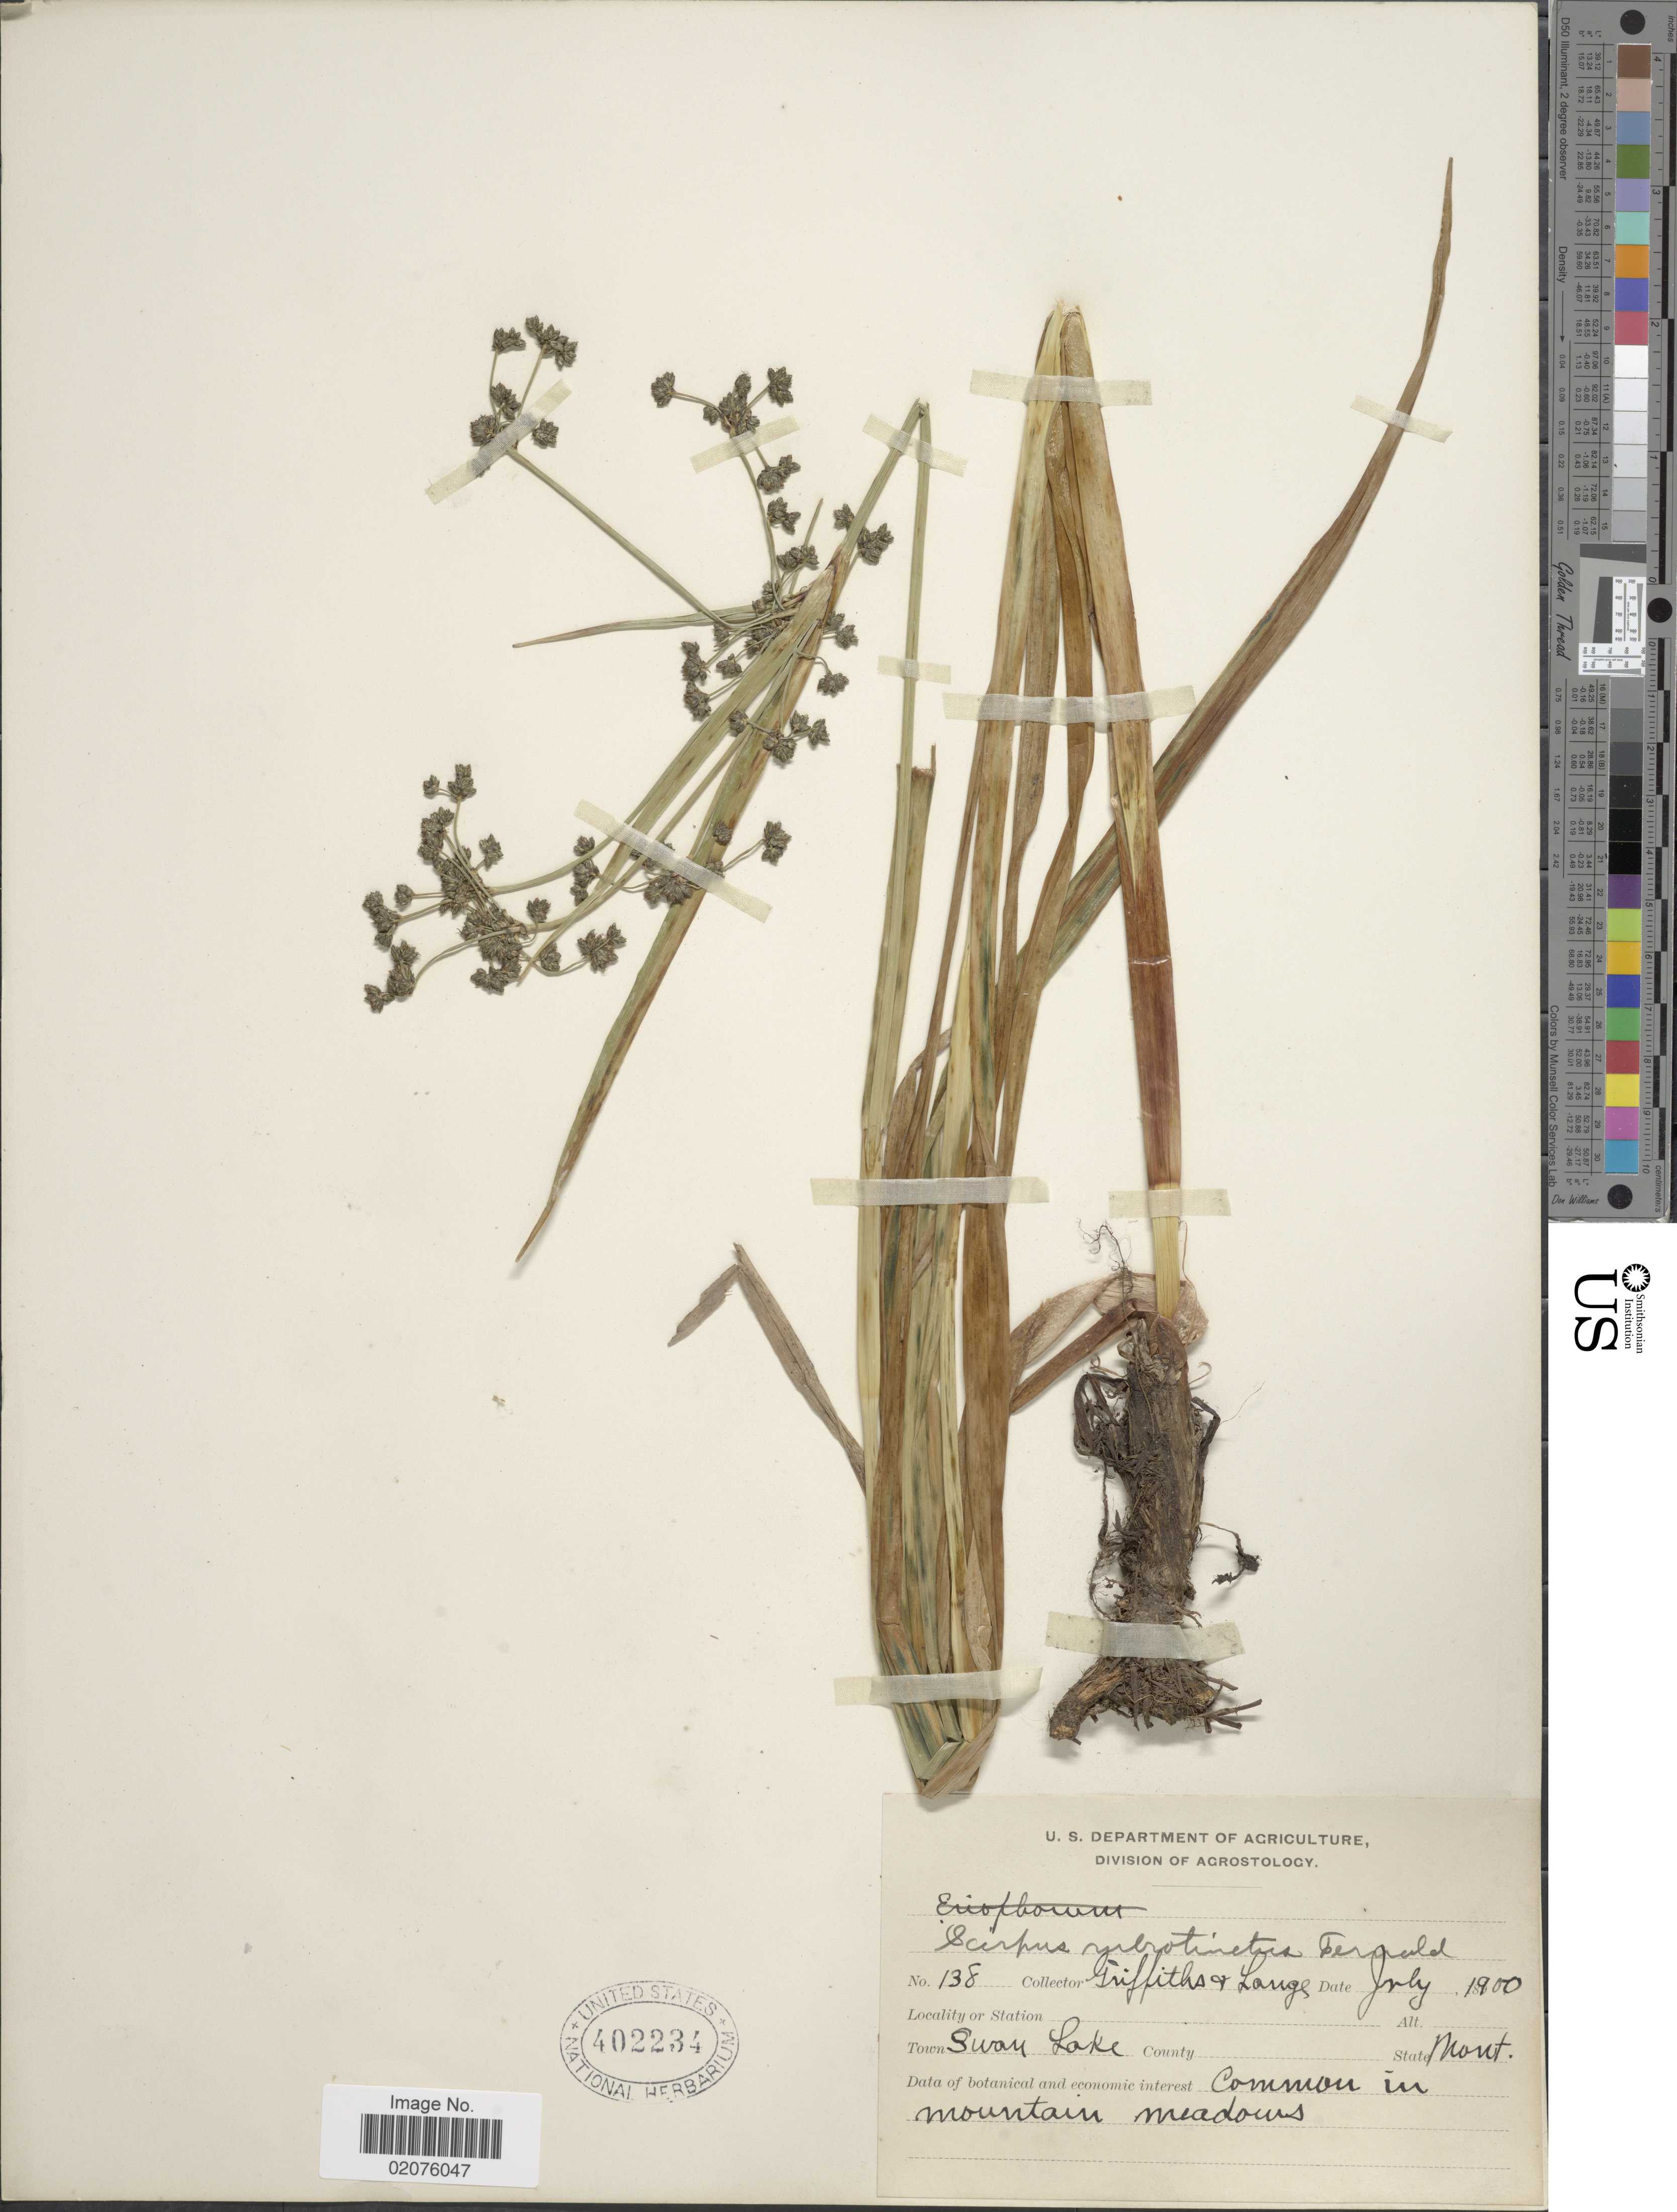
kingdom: Plantae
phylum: Tracheophyta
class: Liliopsida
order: Poales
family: Cyperaceae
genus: Scirpus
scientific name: Scirpus microcarpus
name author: J. Presl & C. Presl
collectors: -- Griffiths & -- Lange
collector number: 138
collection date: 1900-07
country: United States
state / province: Montana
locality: Sway Lake County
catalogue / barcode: US 402234